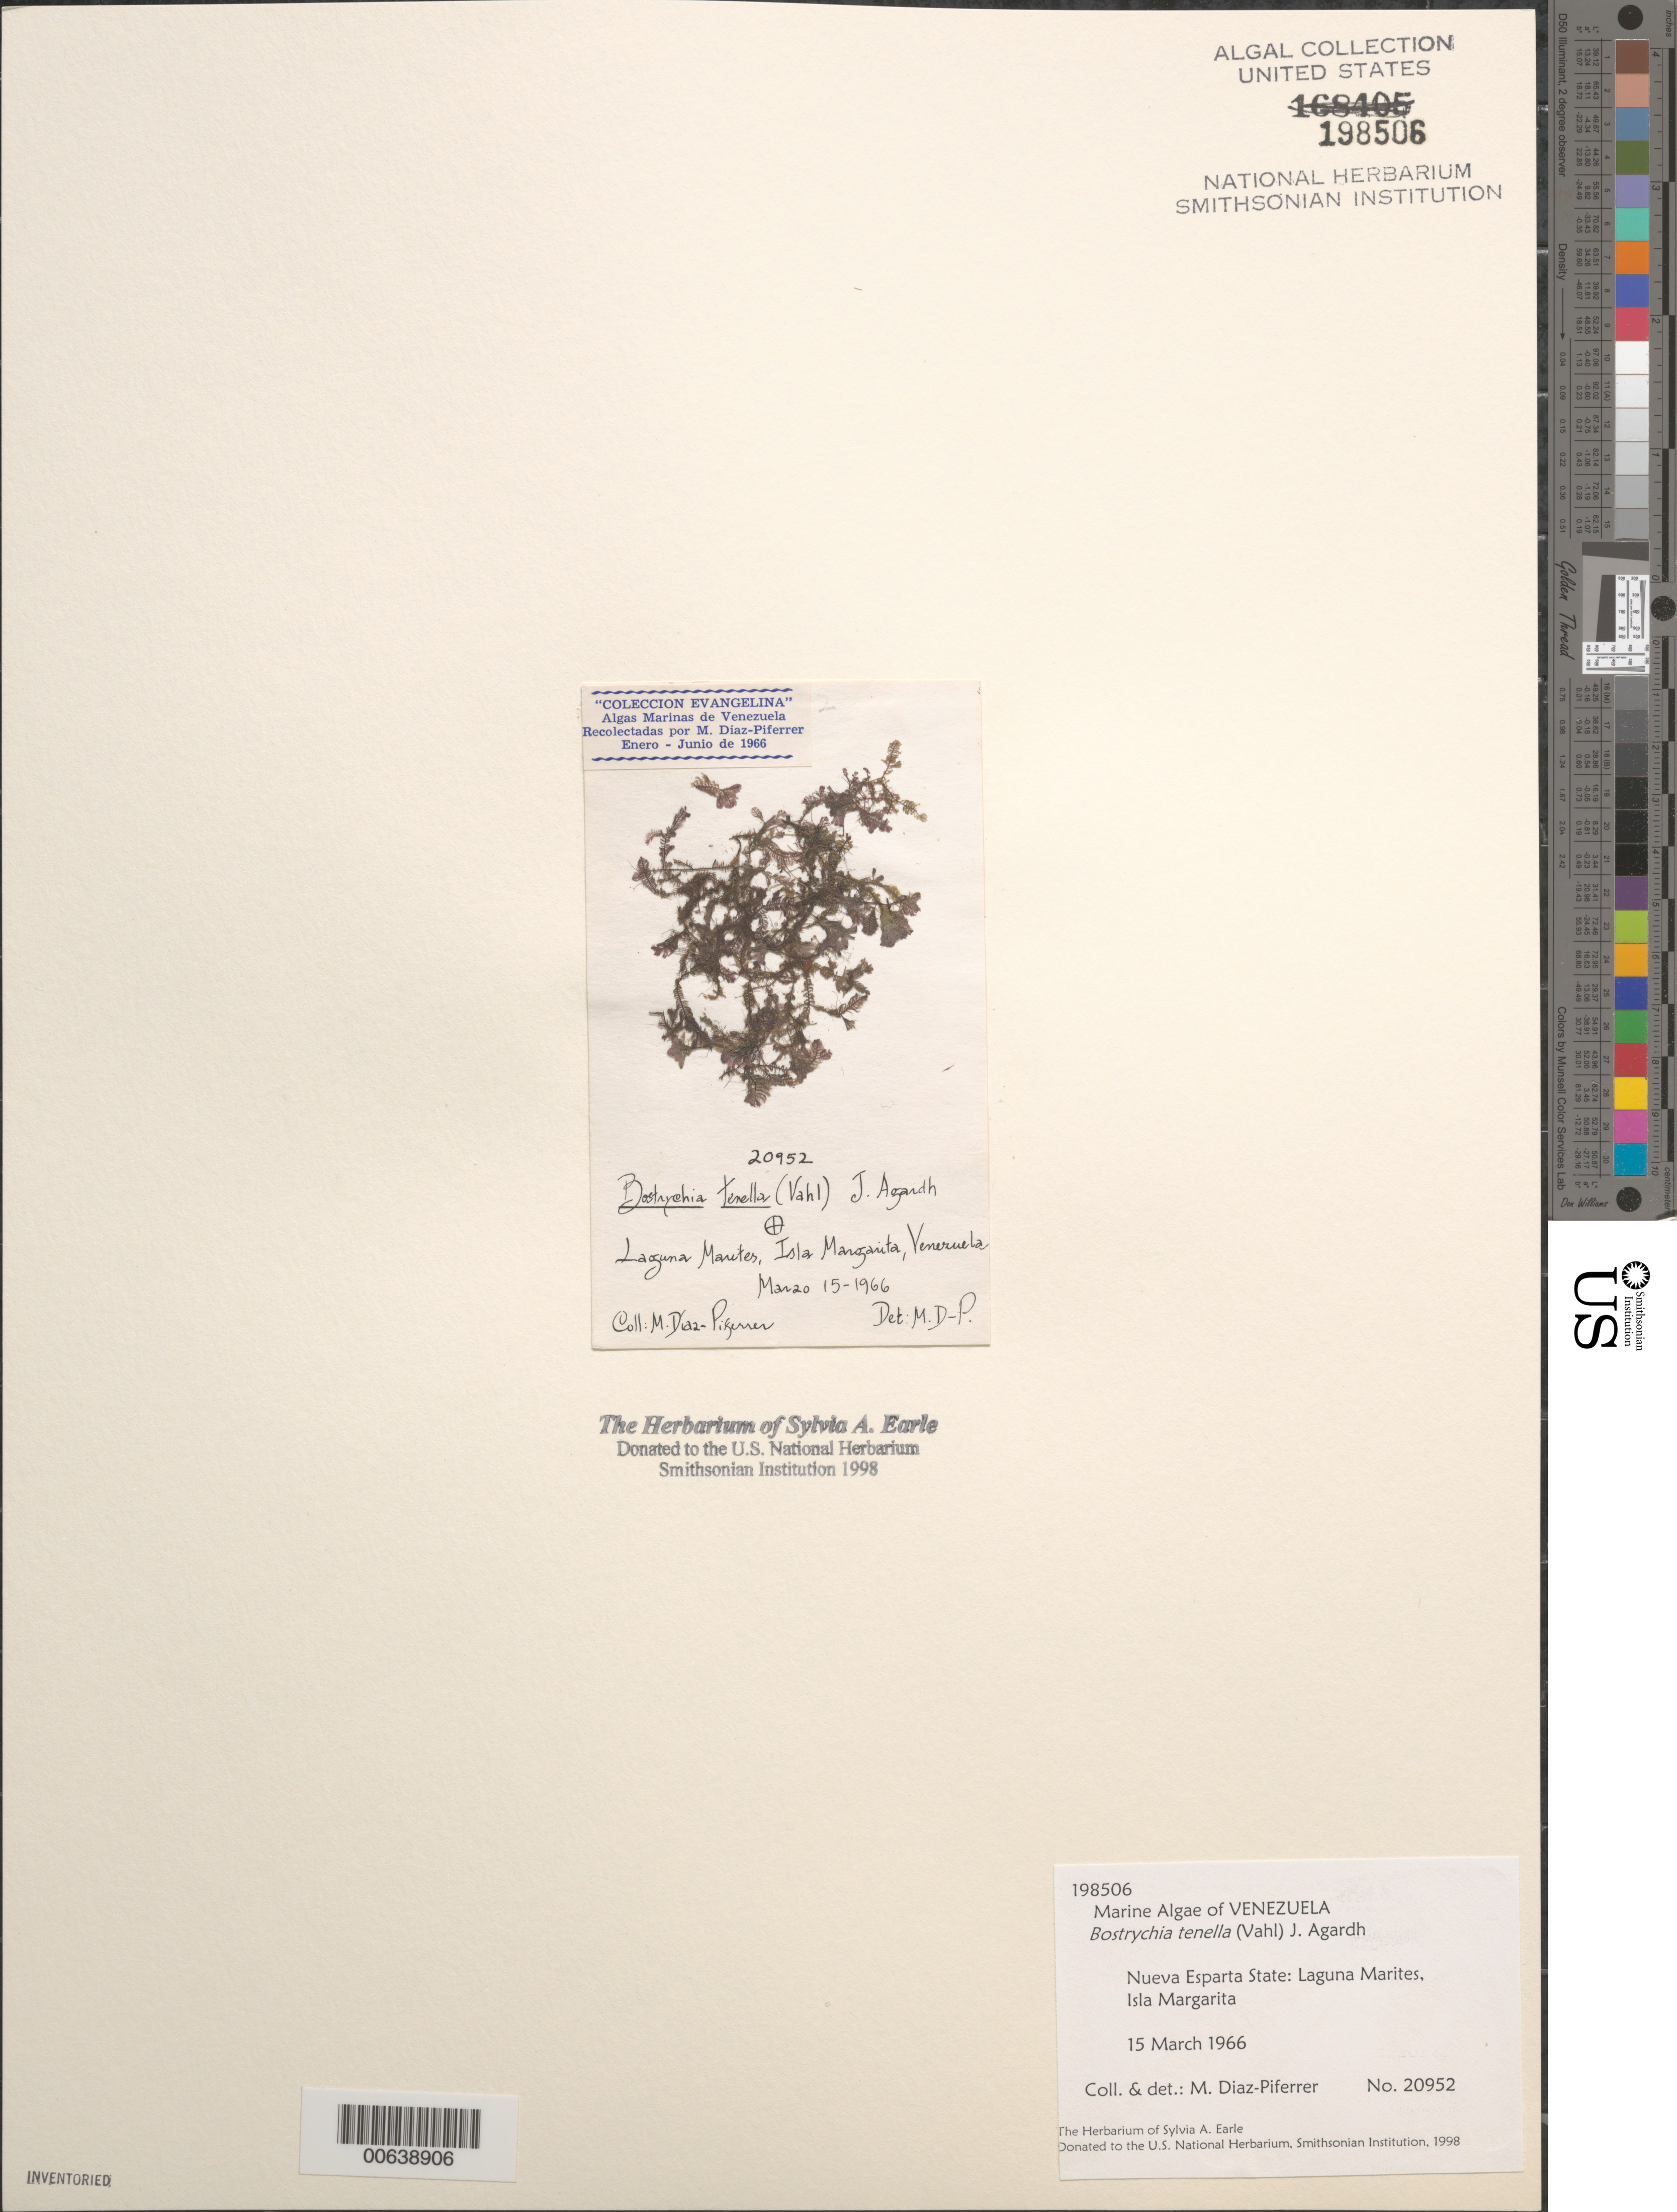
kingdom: Plantae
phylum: Rhodophyta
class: Florideophyceae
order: Ceramiales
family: Rhodomelaceae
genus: Bostrychia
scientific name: Bostrychia tenella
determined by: Diaz-Piferrer, M.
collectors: M. Diaz-Piferrer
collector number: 20952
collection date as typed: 15 Mar 1966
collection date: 1966-03-15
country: Venezuela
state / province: Nueva Esparta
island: Margarita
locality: Isla margarita, laguna marites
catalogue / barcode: US 198506